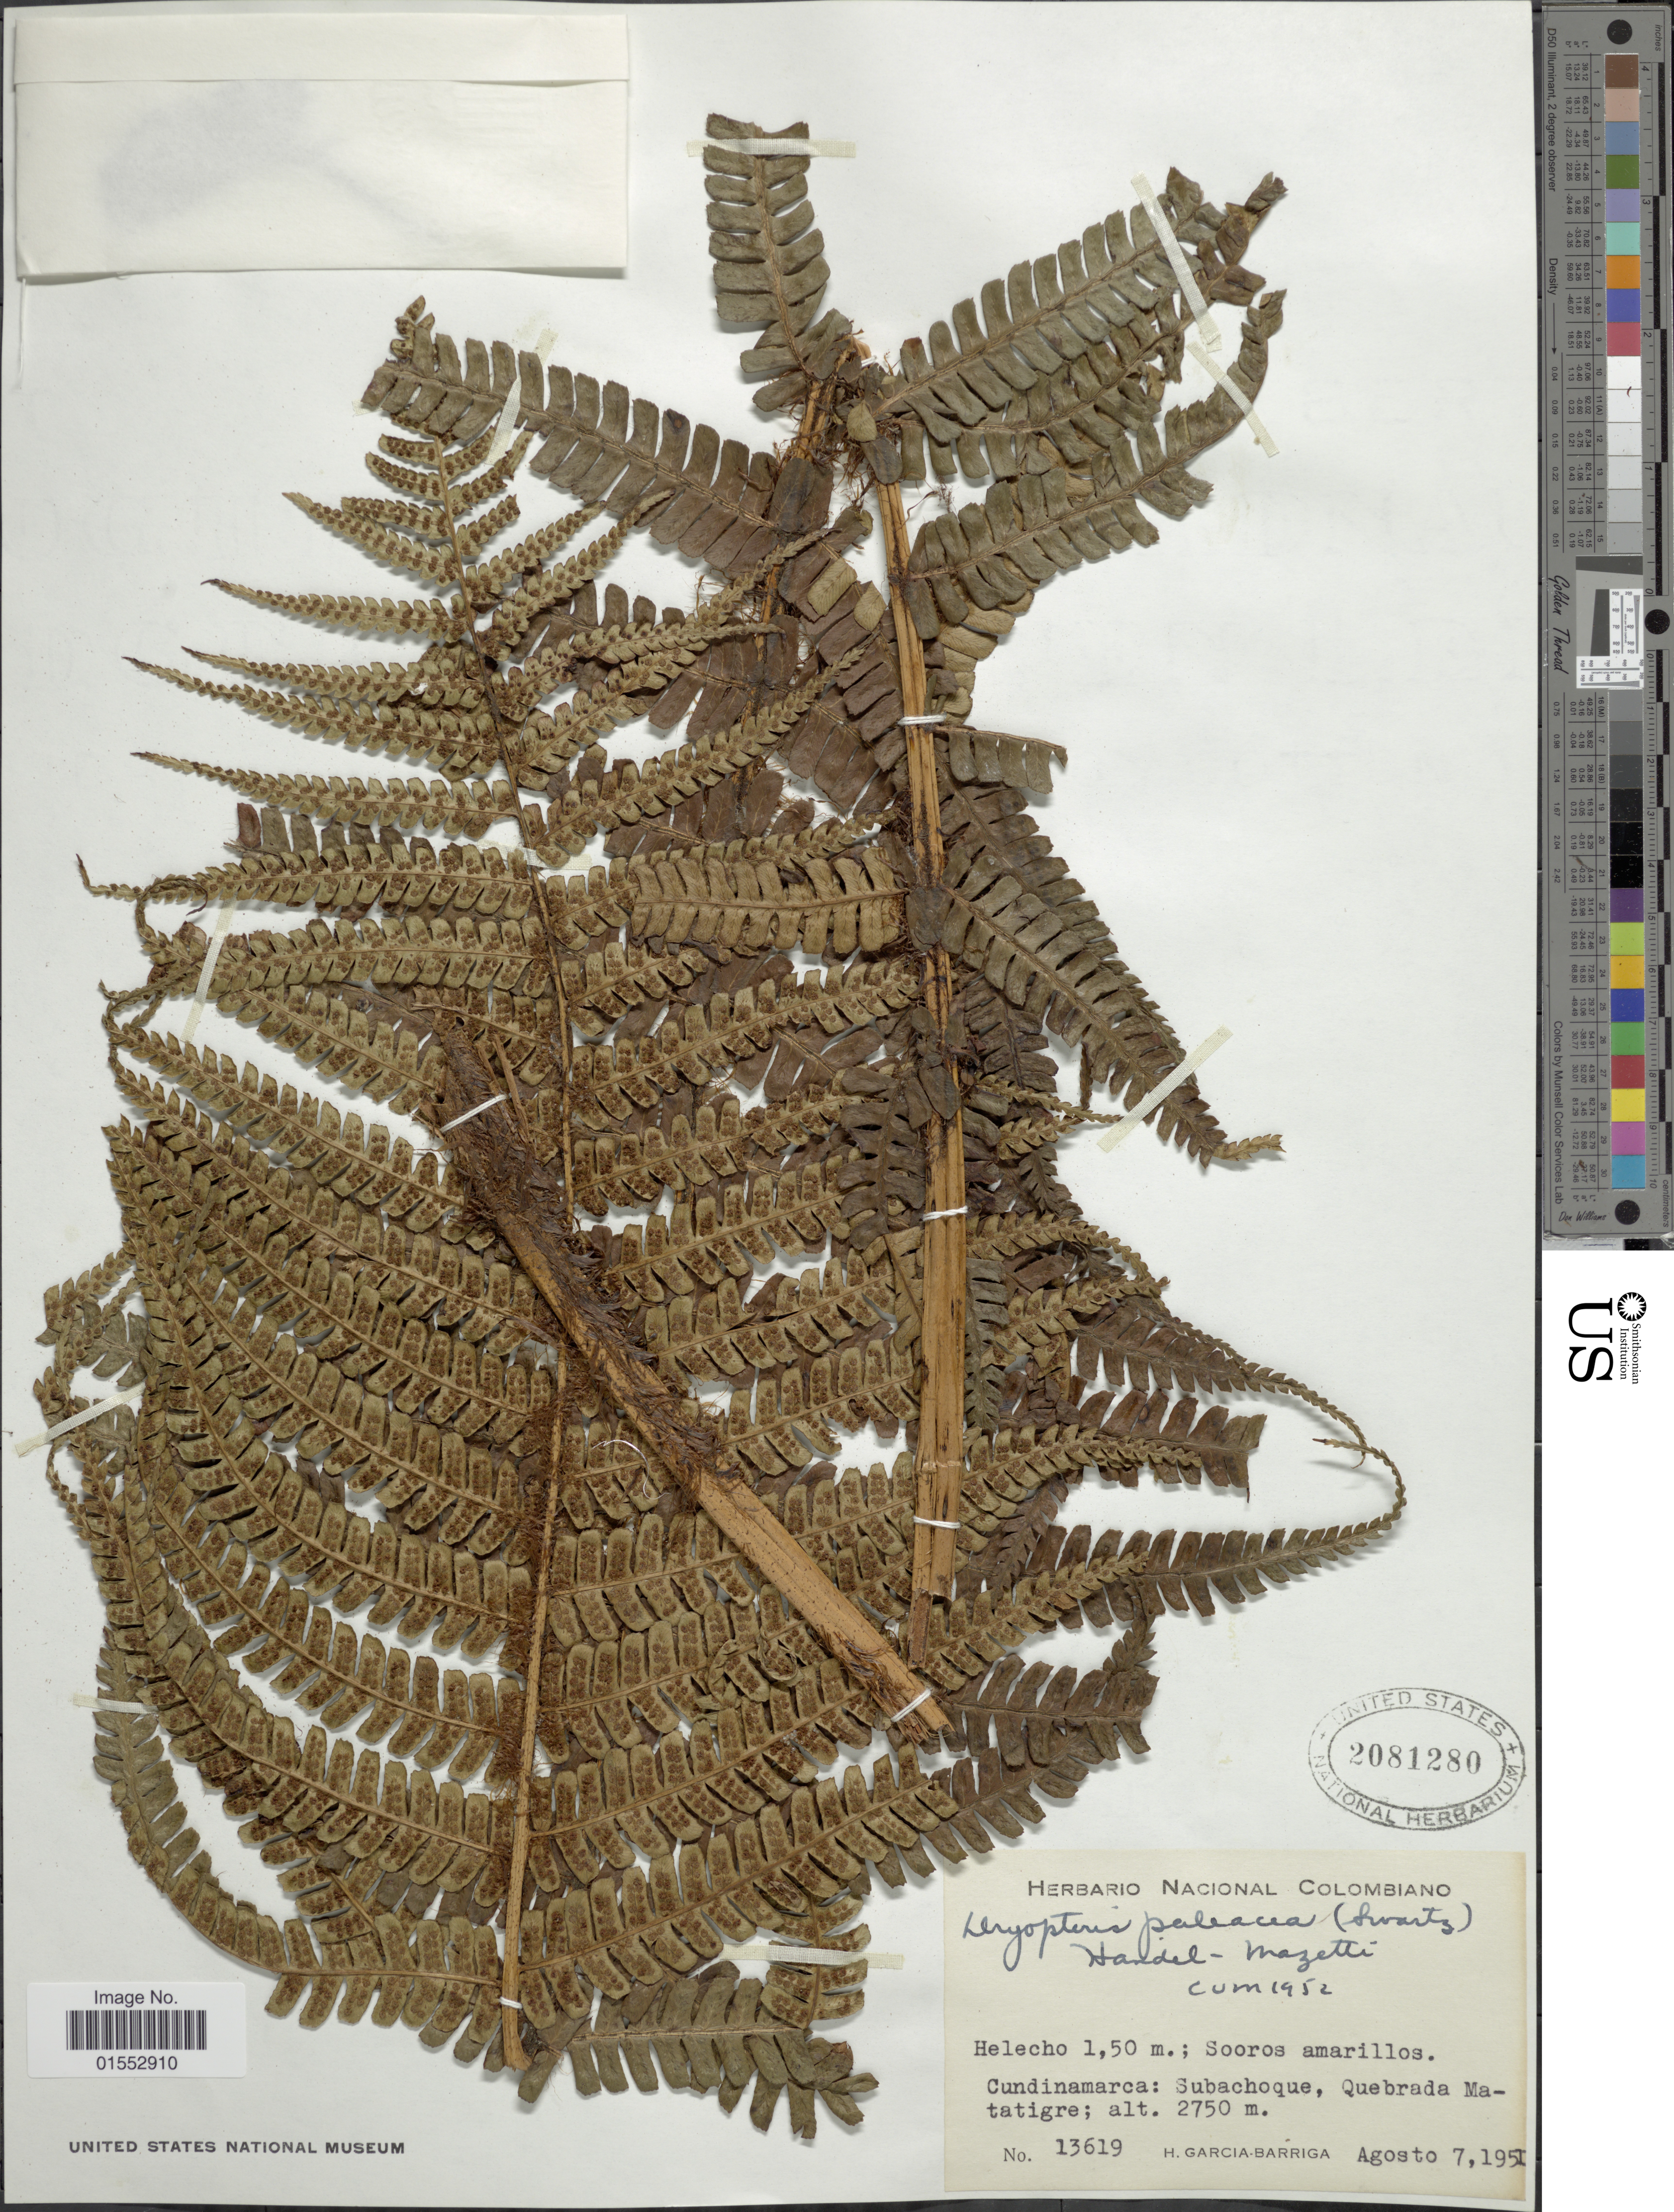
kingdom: Plantae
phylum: Tracheophyta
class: Polypodiopsida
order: Polypodiales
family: Dryopteridaceae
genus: Dryopteris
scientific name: Dryopteris wallichiana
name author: (Spreng.) Hyl.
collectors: H. García Barriga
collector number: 13619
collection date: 1951-08-07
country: Colombia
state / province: Cundinamarca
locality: Cundinamarca: Subachoque, Quebrada Matatigre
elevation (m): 2750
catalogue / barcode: US 2081280